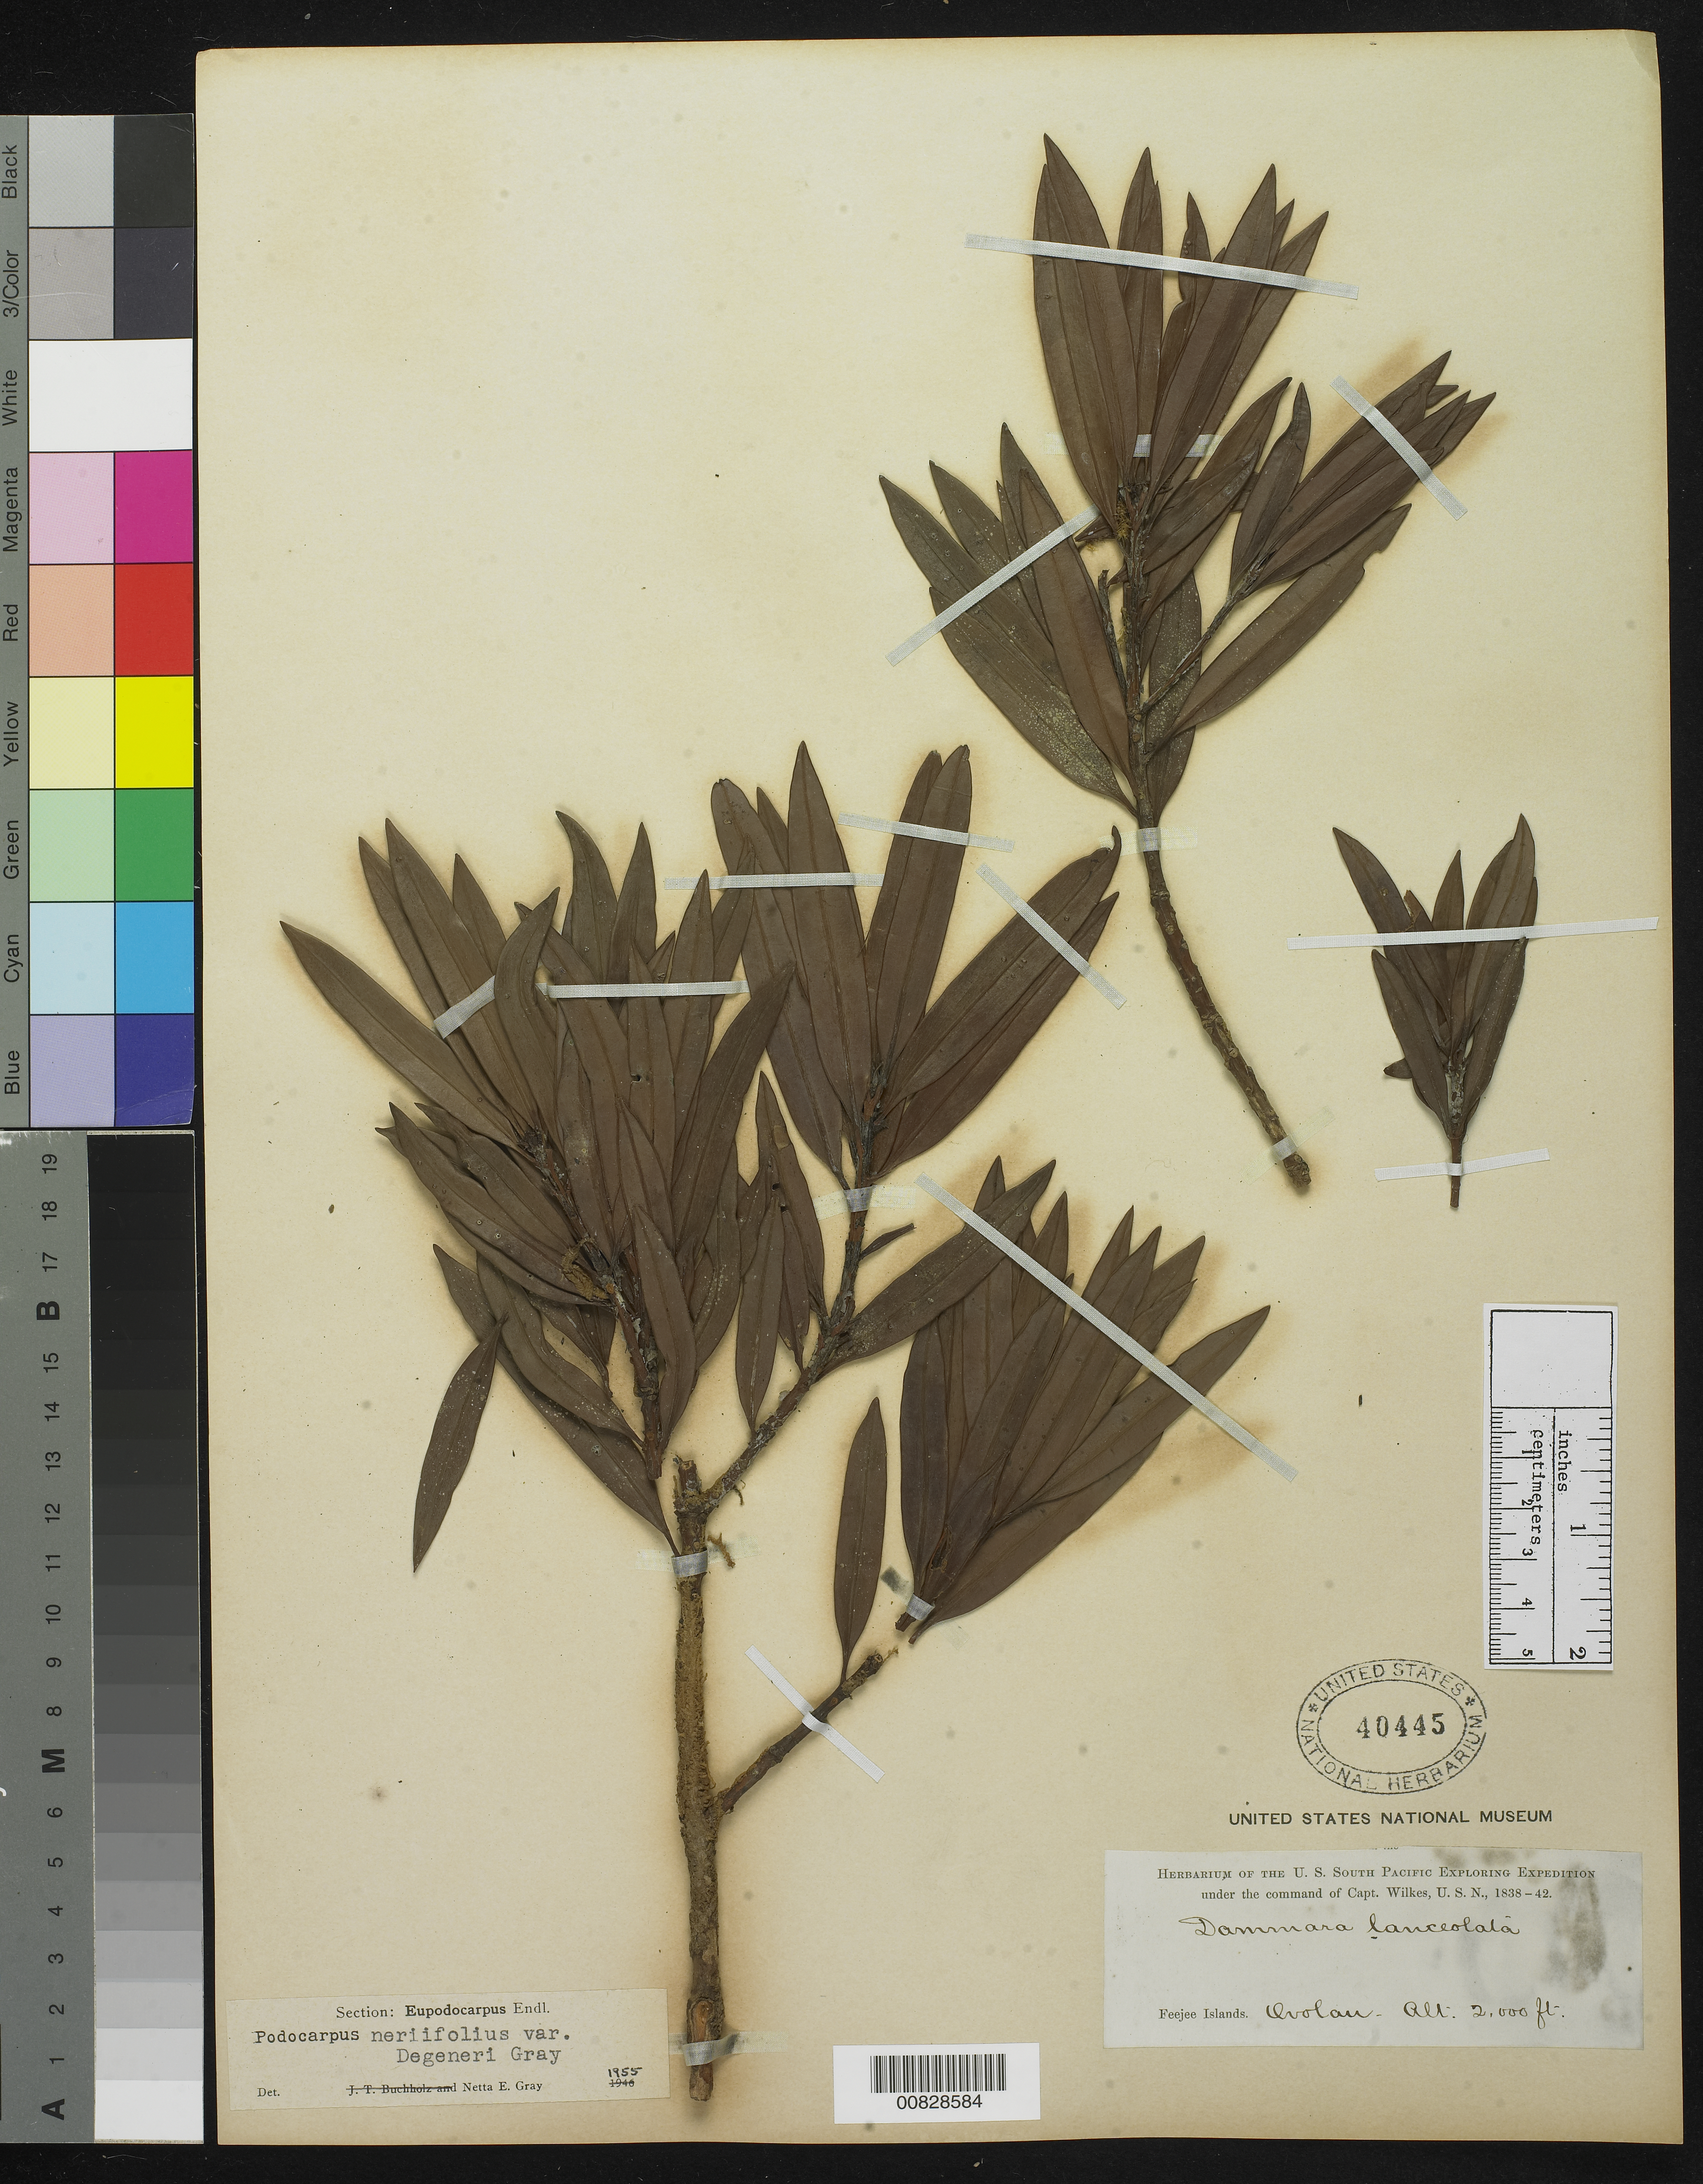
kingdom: Plantae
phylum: Tracheophyta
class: Pinopsida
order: Pinales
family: Podocarpaceae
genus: Podocarpus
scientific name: Podocarpus neriifolius var. degeneri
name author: N.E. Gray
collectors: Wilkes Explor. Exped.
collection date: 1838/1842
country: Fiji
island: Ovalau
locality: Ovalau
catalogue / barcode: US 40445